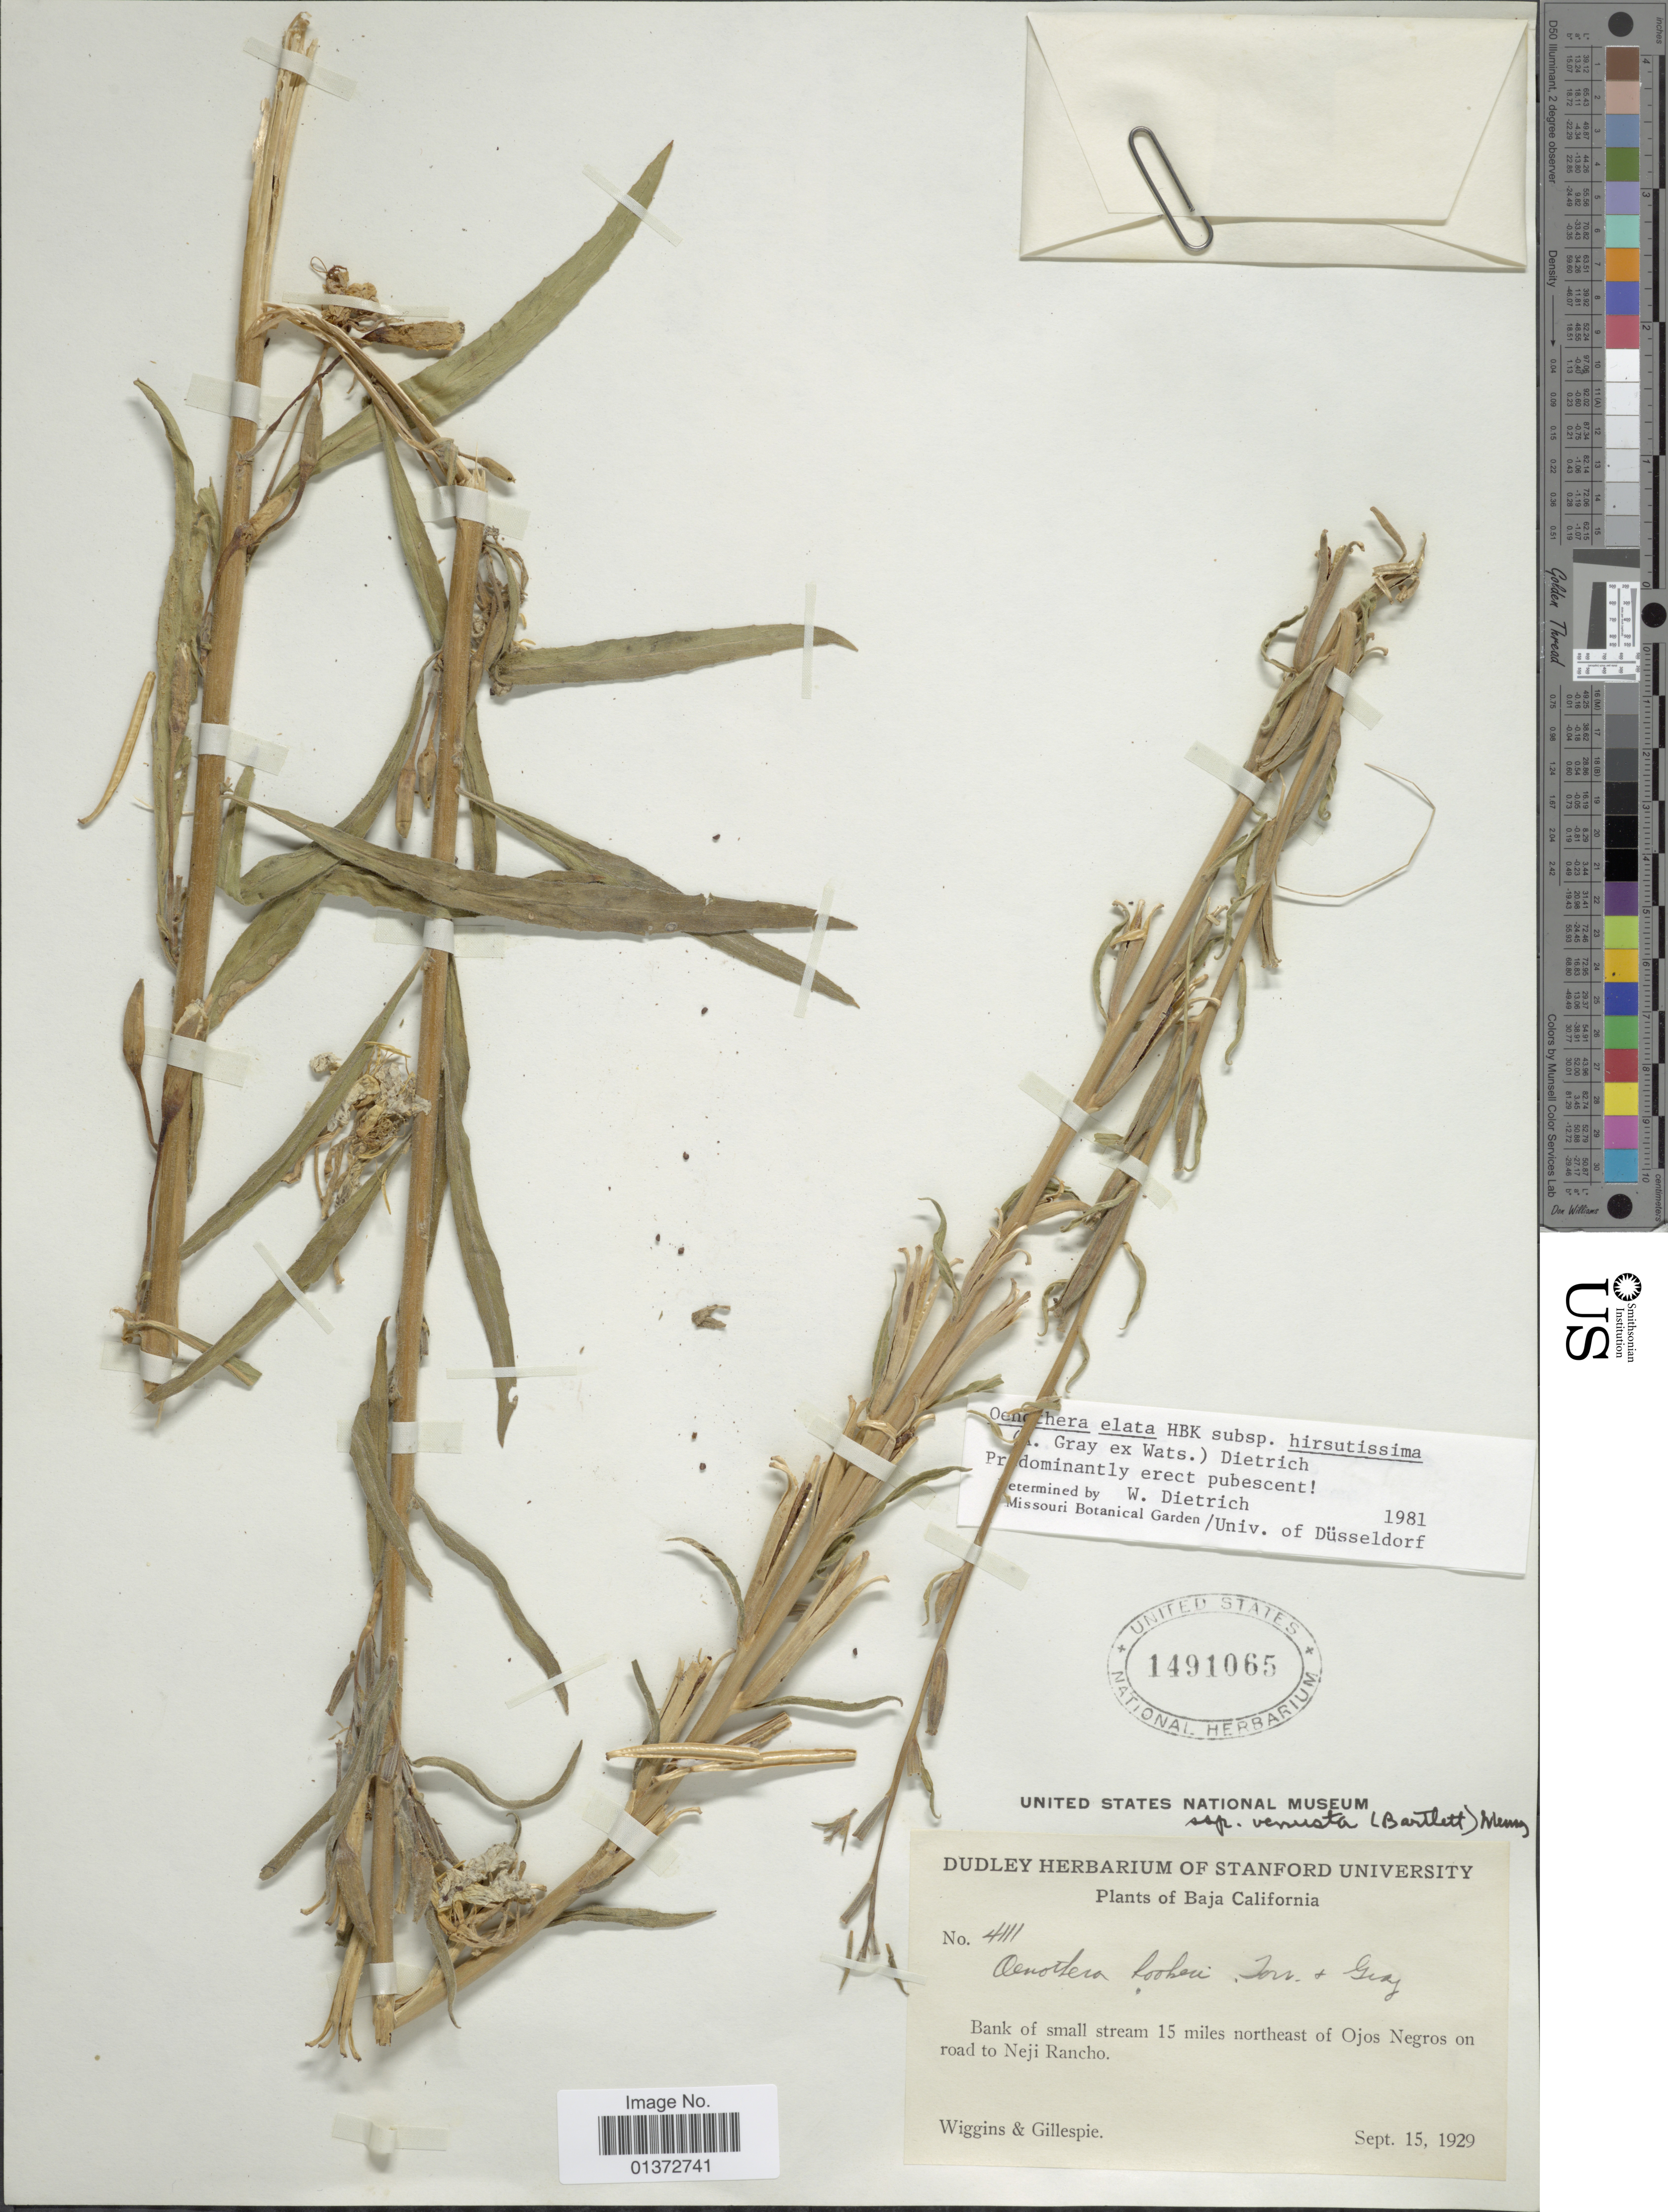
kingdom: Plantae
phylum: Tracheophyta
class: Magnoliopsida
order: Myrtales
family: Onagraceae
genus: Oenothera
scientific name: Oenothera elata subsp. hirsutissima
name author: (A. Gray ex S. Watson) W. Dietr.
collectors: -- Wiggins & -- Gillespie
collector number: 4111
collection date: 1929-09-15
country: Mexico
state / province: Baja California Norte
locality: Bank of small stream 15 miles northeast of Ojos Negros on road to Neji Rancho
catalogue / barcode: US 1491065